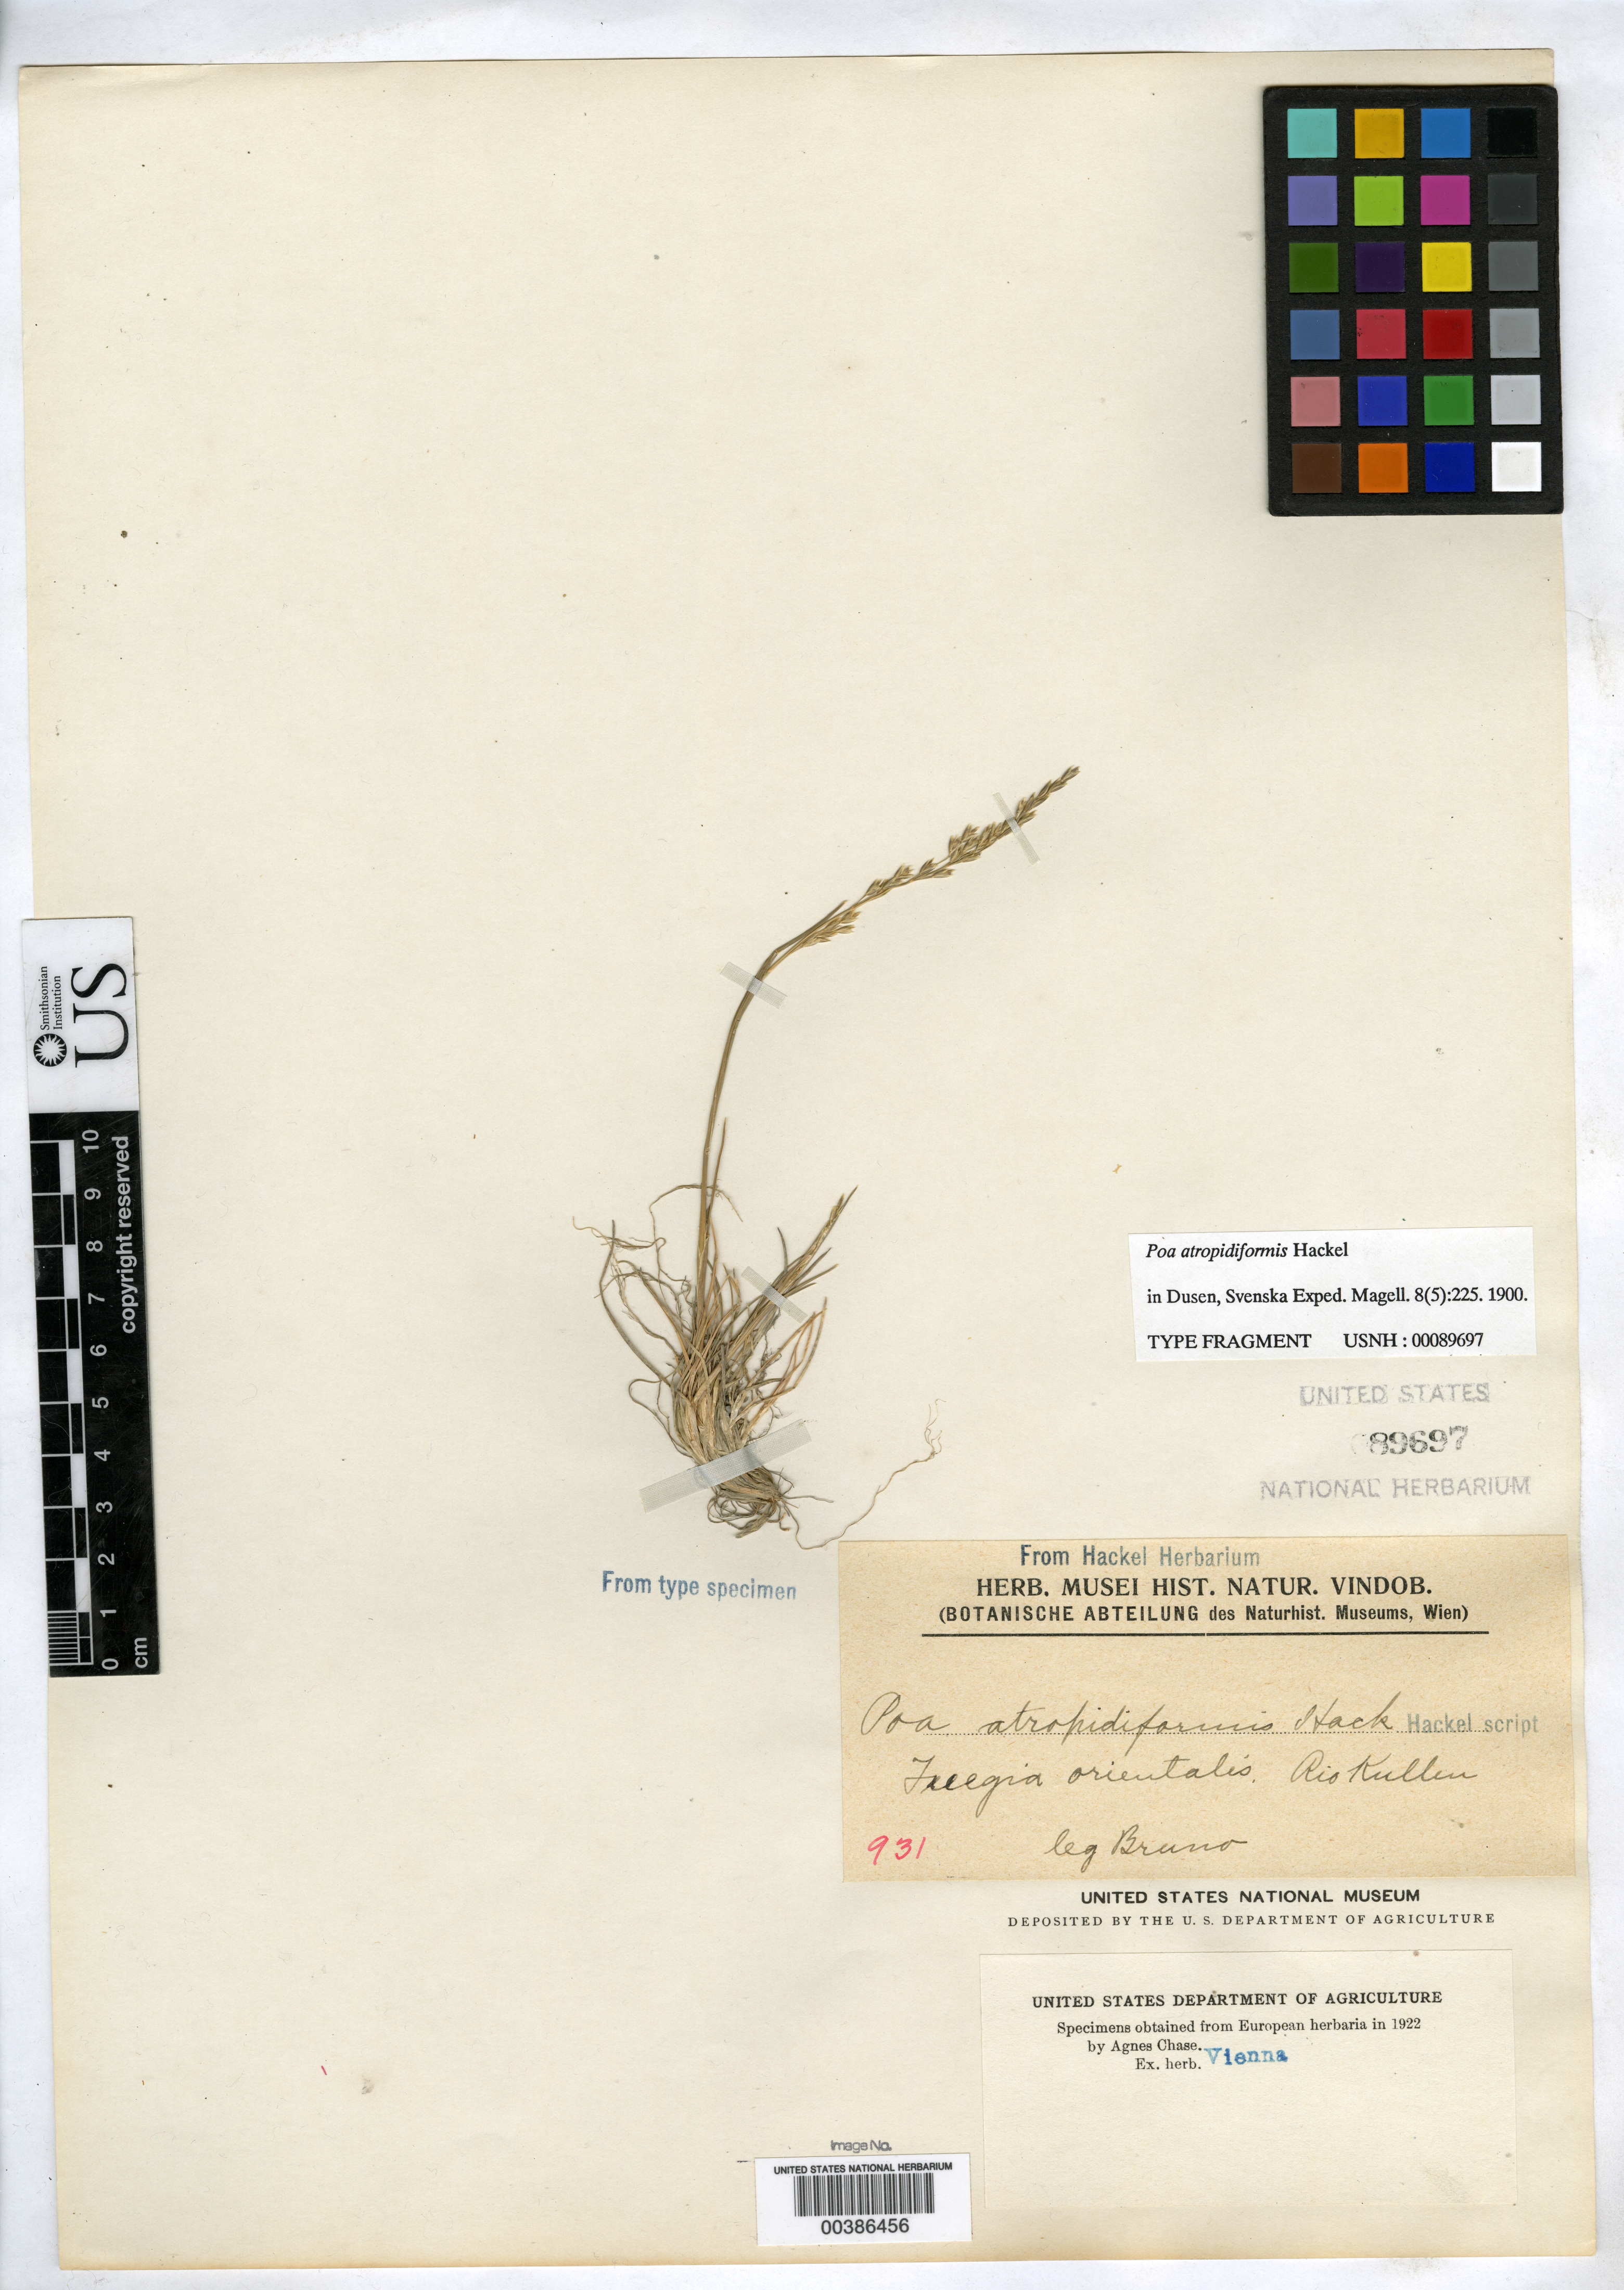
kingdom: Plantae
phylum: Tracheophyta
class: Liliopsida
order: Poales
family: Poaceae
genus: Poa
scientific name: Poa atropidiformis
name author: Hack. in Dusén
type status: Type Fragment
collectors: B. Ansorge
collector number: s.n. [478]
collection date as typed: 1891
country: Chile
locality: Fuego Orientalis, Rio Cullen. Páramo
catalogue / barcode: US 89697